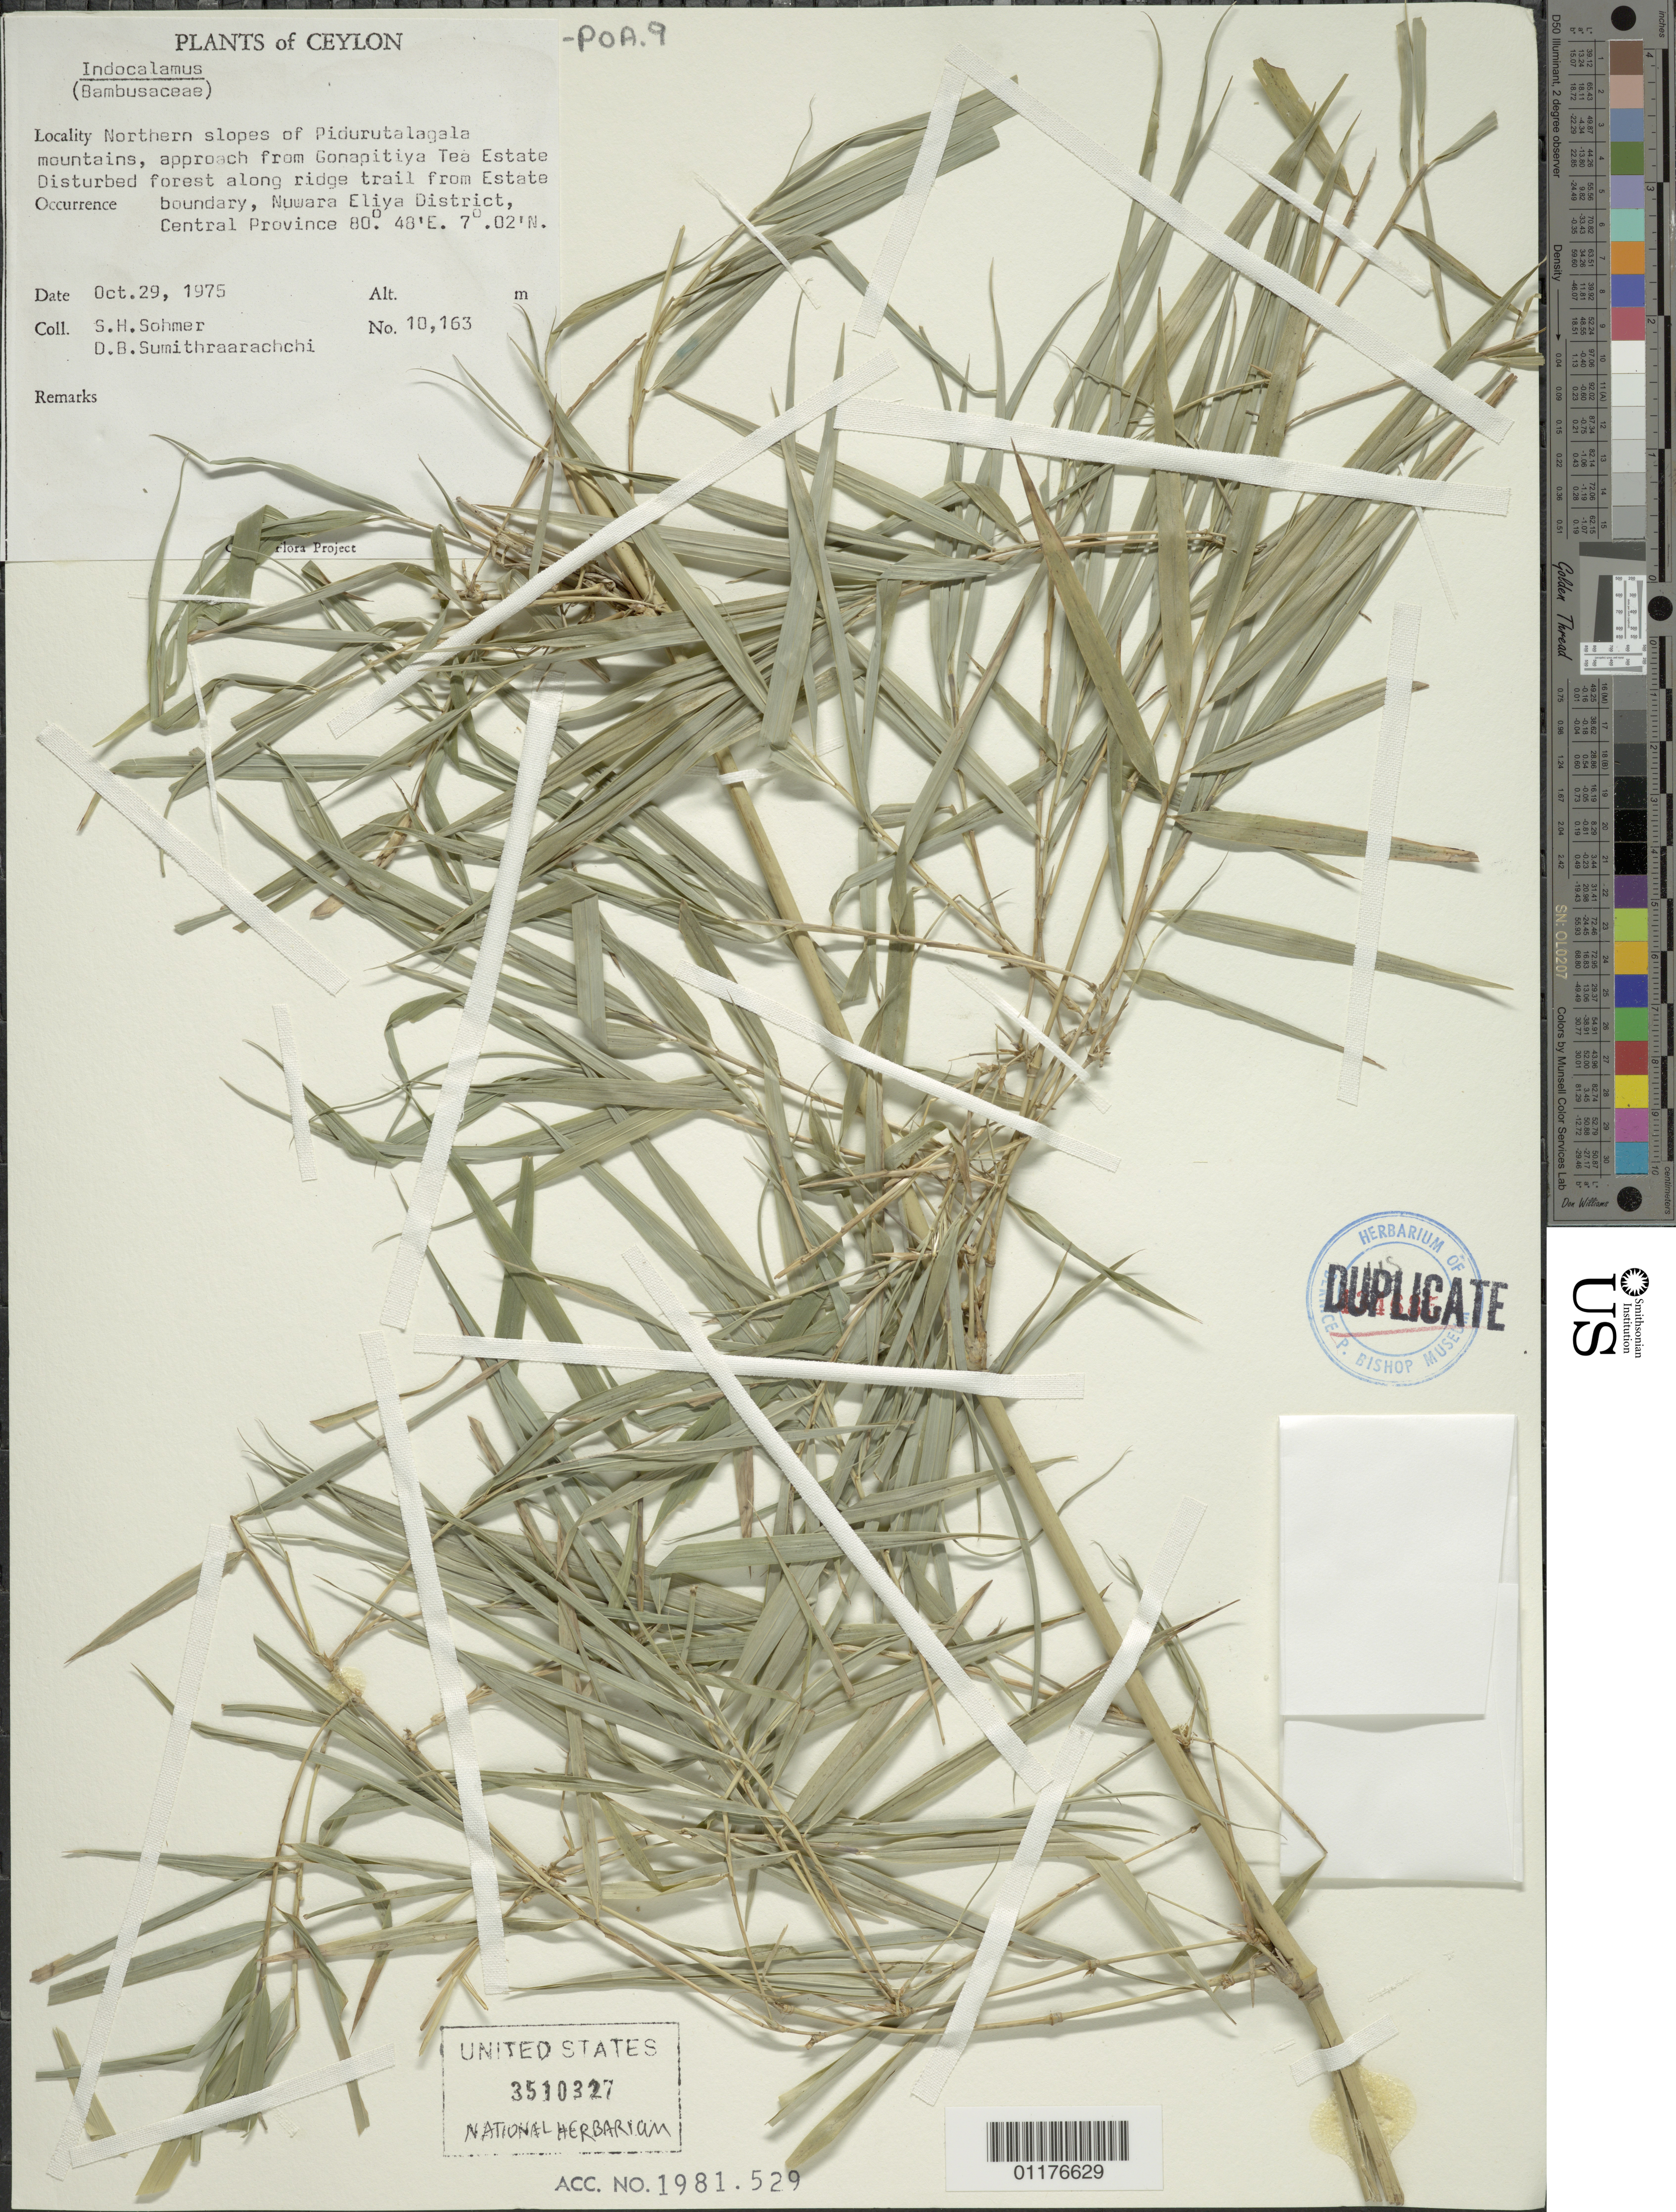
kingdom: Plantae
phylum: Tracheophyta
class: Liliopsida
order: Poales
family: Poaceae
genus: Indocalamus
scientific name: Indocalamus sp.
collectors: S. H. Sohmer & D. B. Sumithraarachchi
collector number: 10163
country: Sri Lanka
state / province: Central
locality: Pidurutalagala mountains, from Gonapitiya Tea Estate Disturbed forest along ridge trail from Estate boundary, Nuwara Eliya District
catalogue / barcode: US 3510327